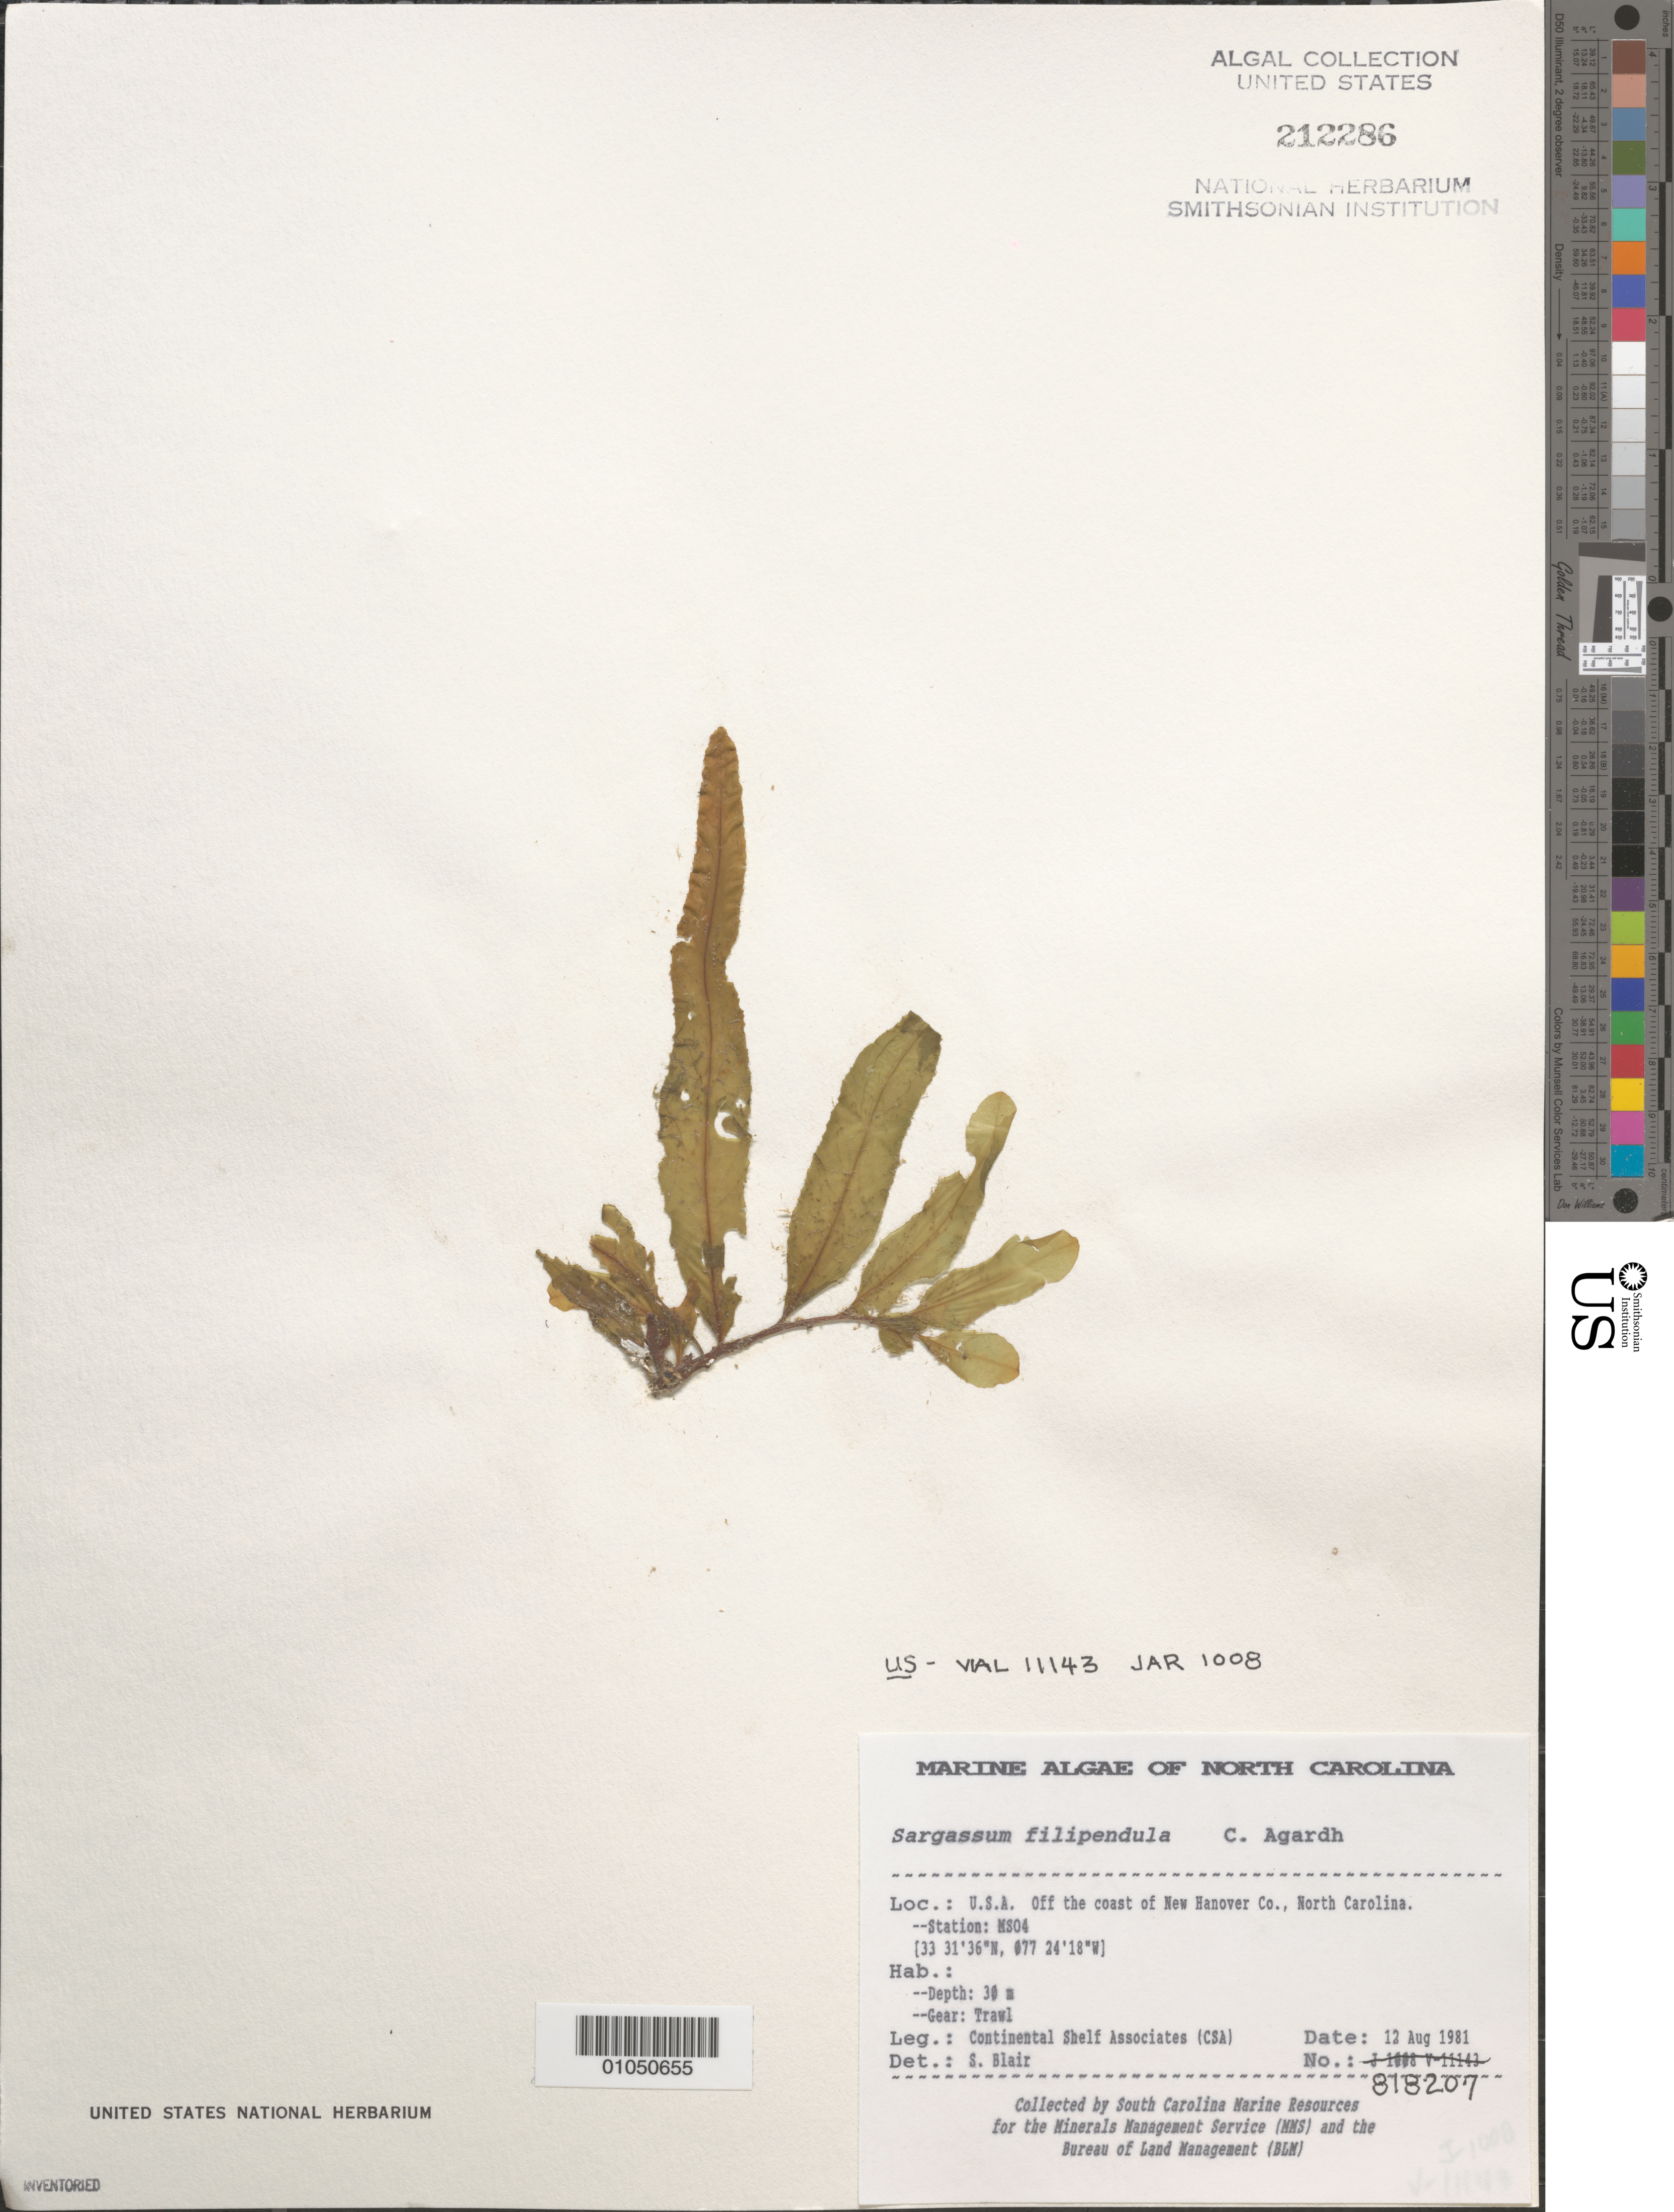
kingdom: Chromista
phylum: Ochrophyta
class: Phaeophyceae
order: Fucales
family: Sargassaceae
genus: Sargassum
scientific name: Sargassum filipendula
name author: C. Agardh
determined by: Blair, S. M.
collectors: Continental Shelf Associates for the MMS/BLM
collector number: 818207 Station MS04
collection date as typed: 12 Aug 1981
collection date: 1981-08-12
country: United States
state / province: North Carolina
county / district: New Hanover County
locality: Off coast of New Hanover County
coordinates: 33 31'36"N, 077 24'18"W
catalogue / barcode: US 212286